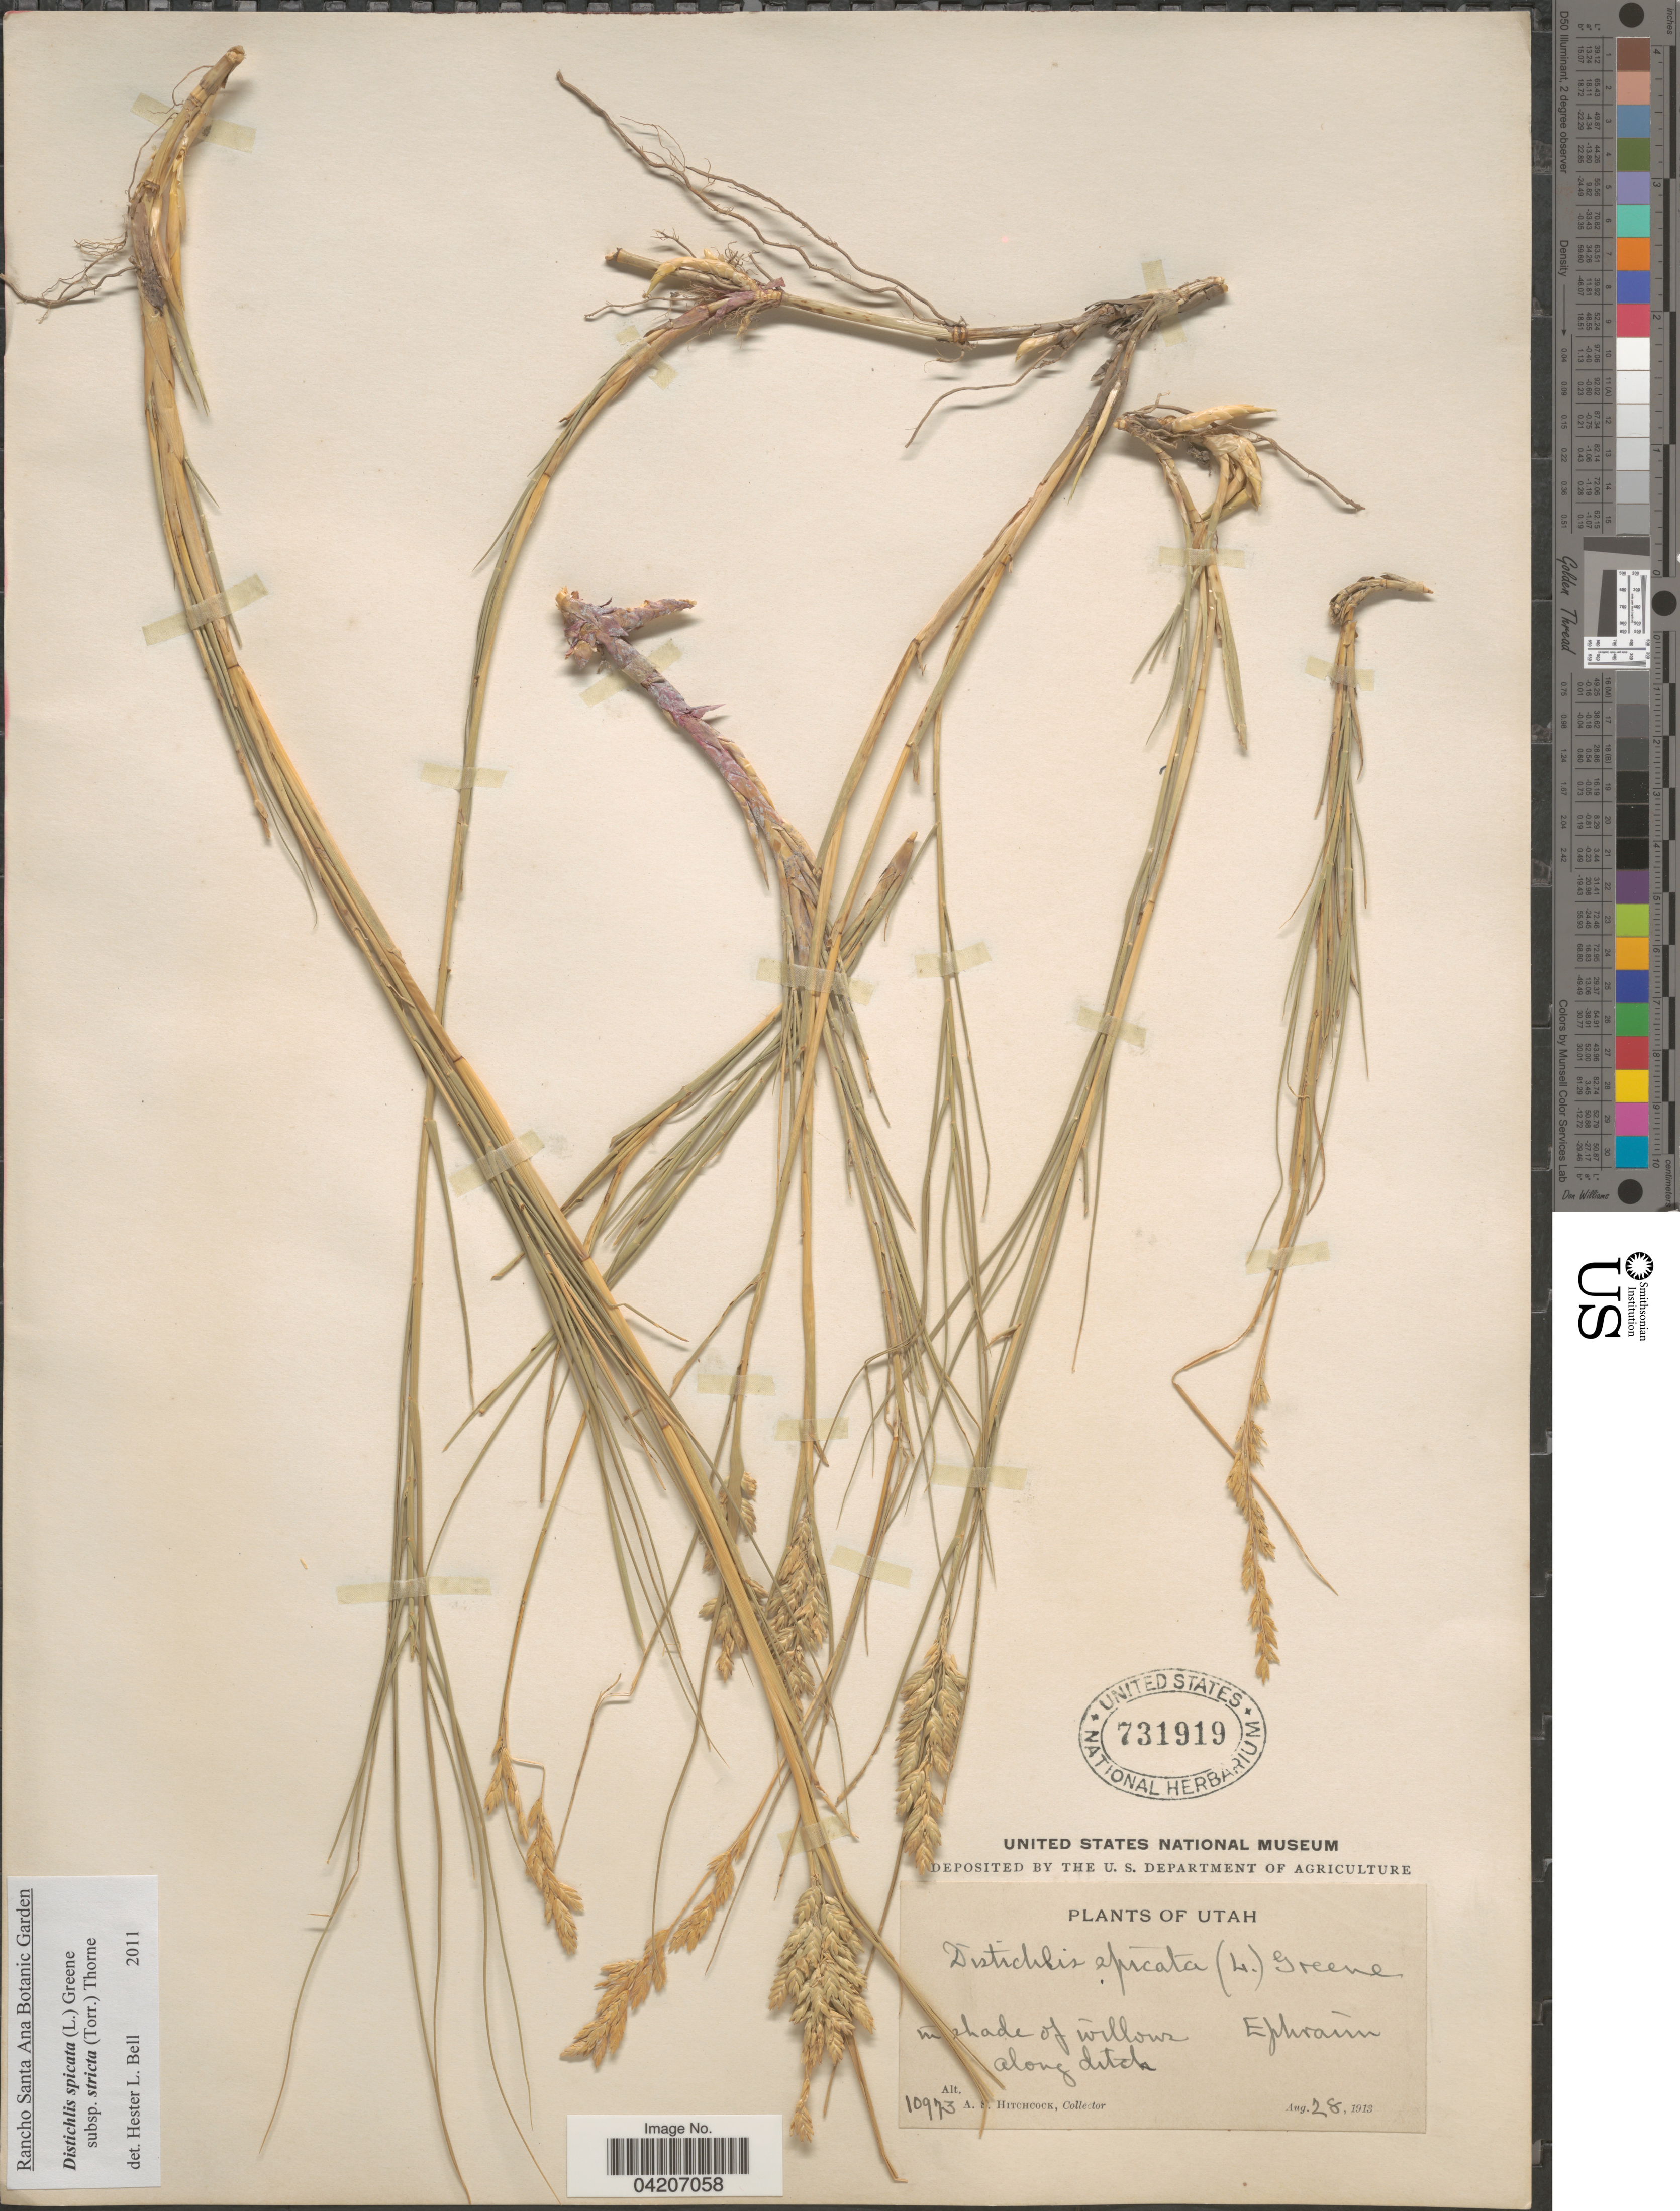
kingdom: Plantae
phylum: Tracheophyta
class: Liliopsida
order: Poales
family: Poaceae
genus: Distichlis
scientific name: Distichlis spicata subsp. stricta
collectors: A. S. Hitchcock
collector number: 10973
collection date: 1913-08-28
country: United States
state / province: Utah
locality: In shade of willow Ephraim along ditch.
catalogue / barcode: US 731919